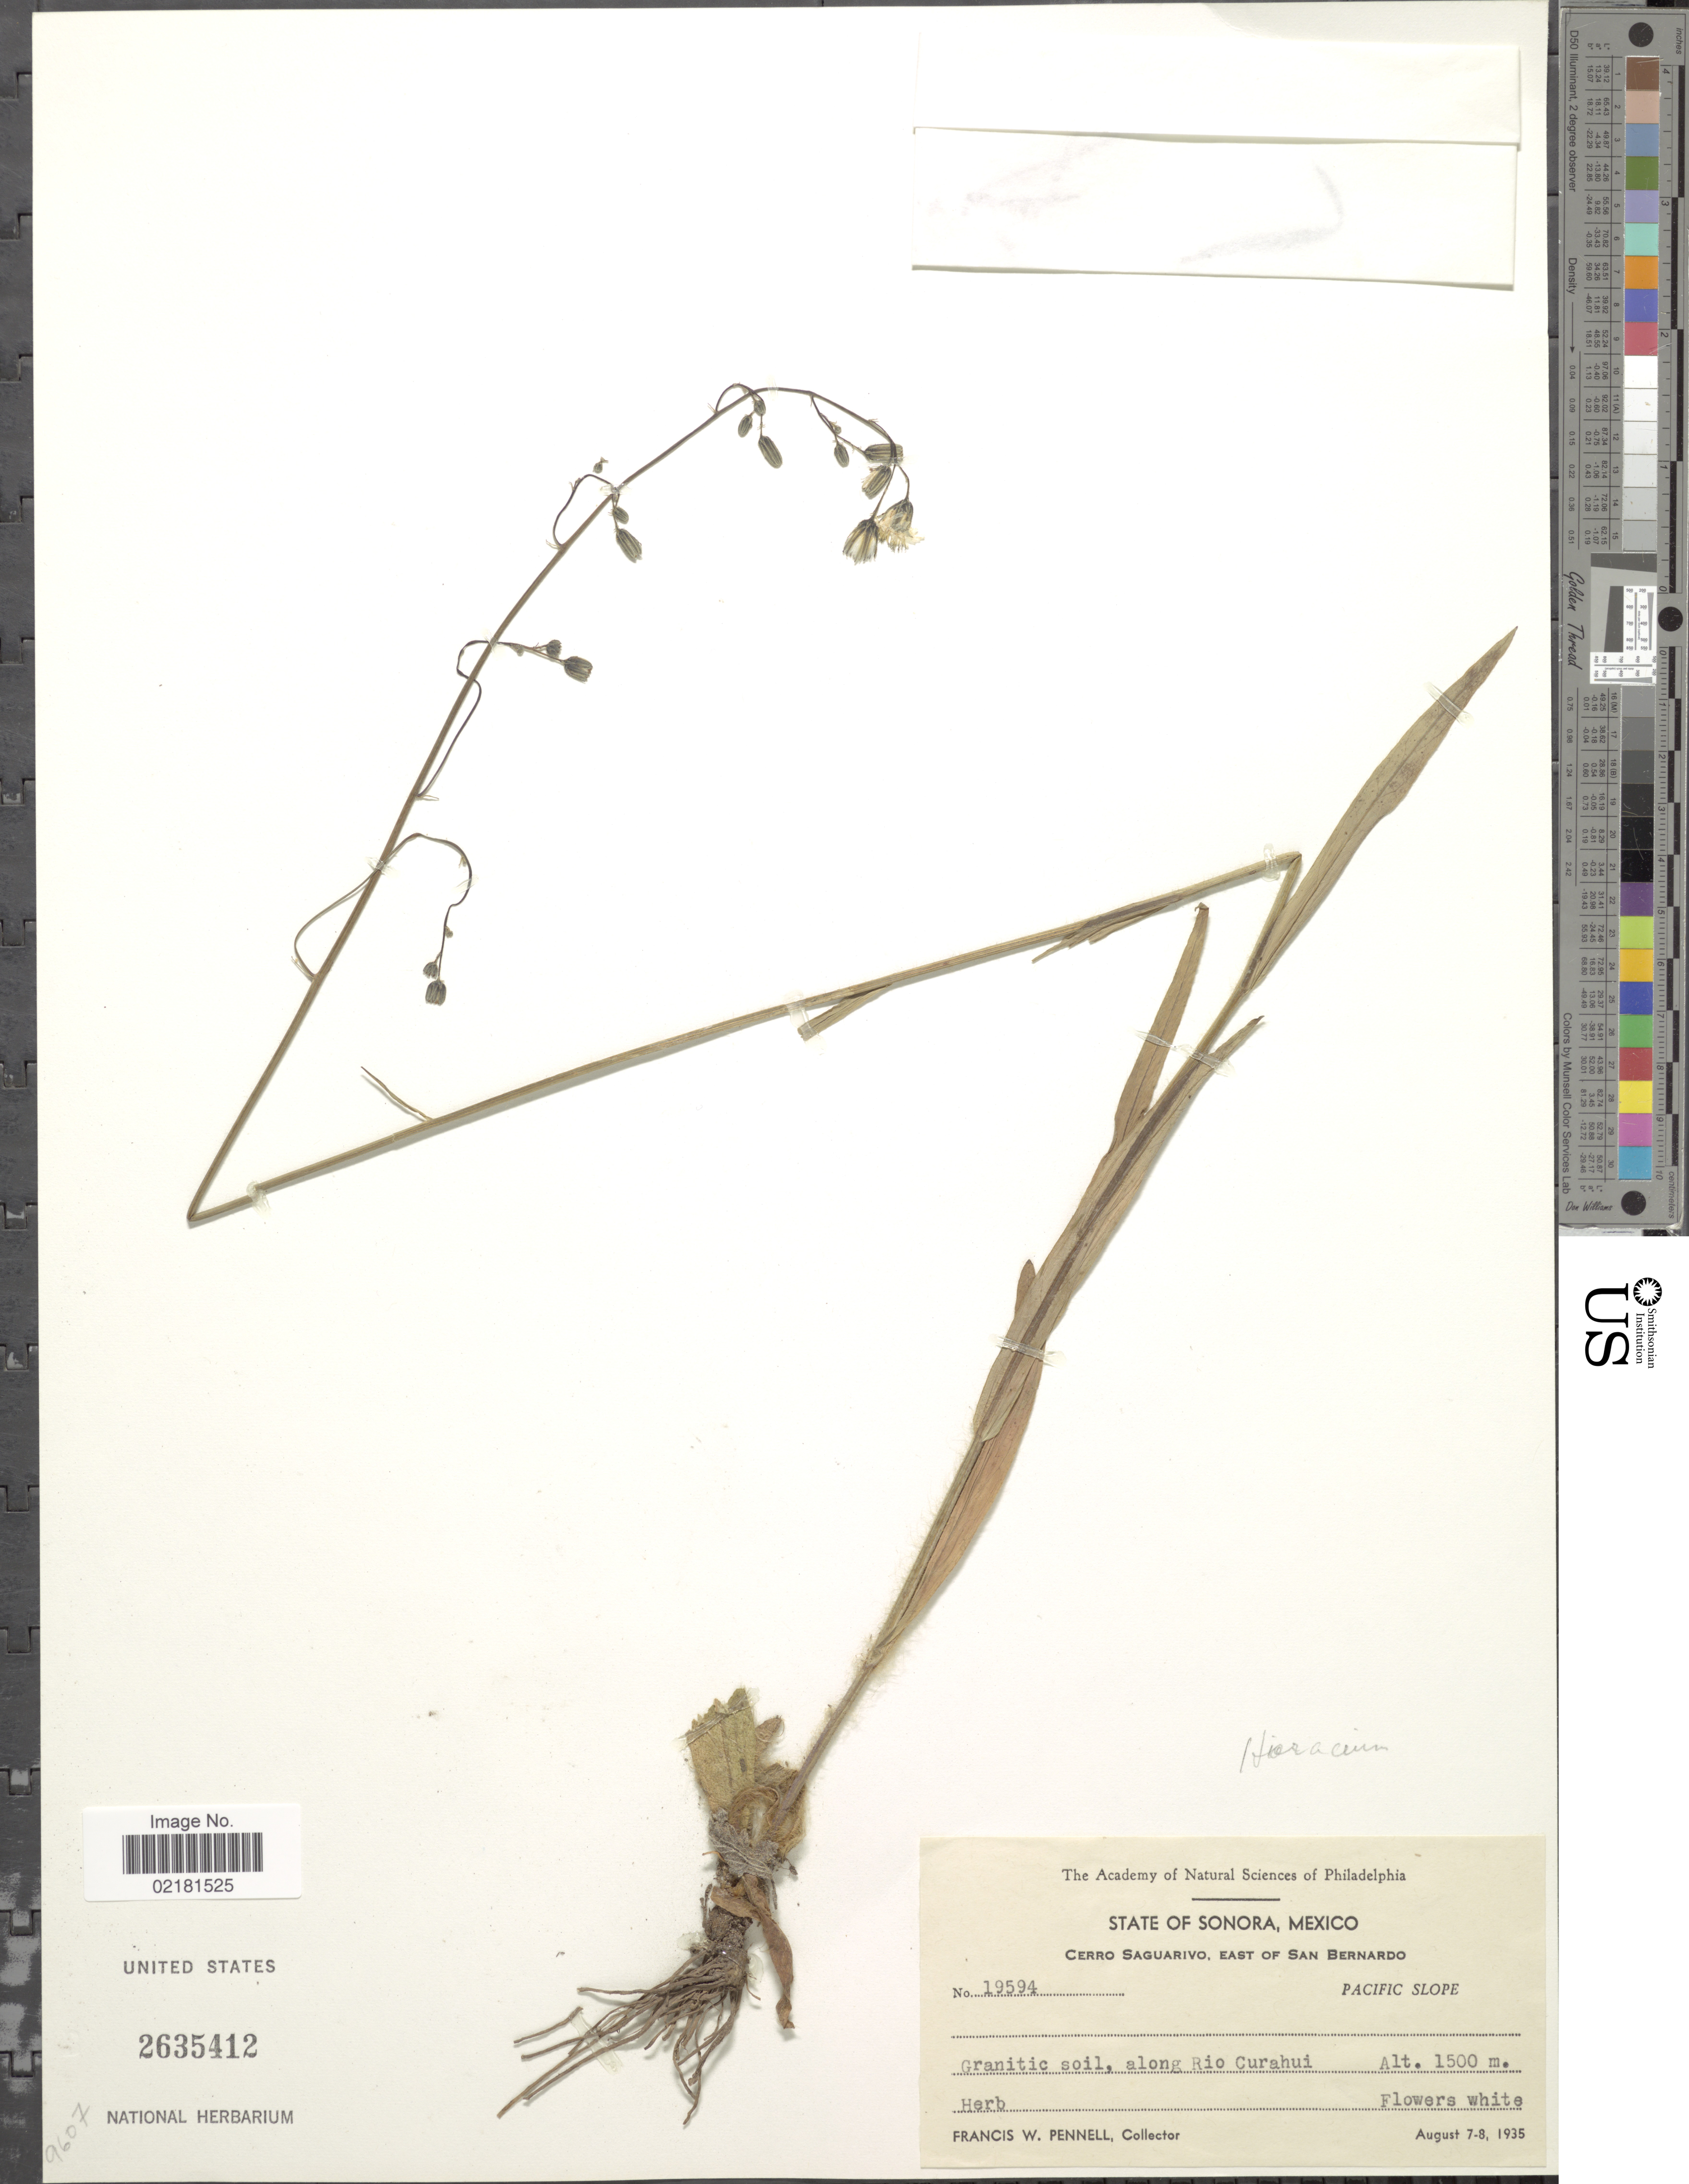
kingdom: Plantae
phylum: Tracheophyta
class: Magnoliopsida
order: Asterales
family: Asteraceae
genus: Hieracium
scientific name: Hieracium repandulare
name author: Druce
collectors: F. W. Pennell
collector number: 19594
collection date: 1935-08-07/1935-08-08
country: Mexico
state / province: Sonora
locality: Cerro Saguarivo, East of San Bernardo, Pacific Slope, along Rio Curahui.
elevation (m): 1500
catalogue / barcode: US 2635412